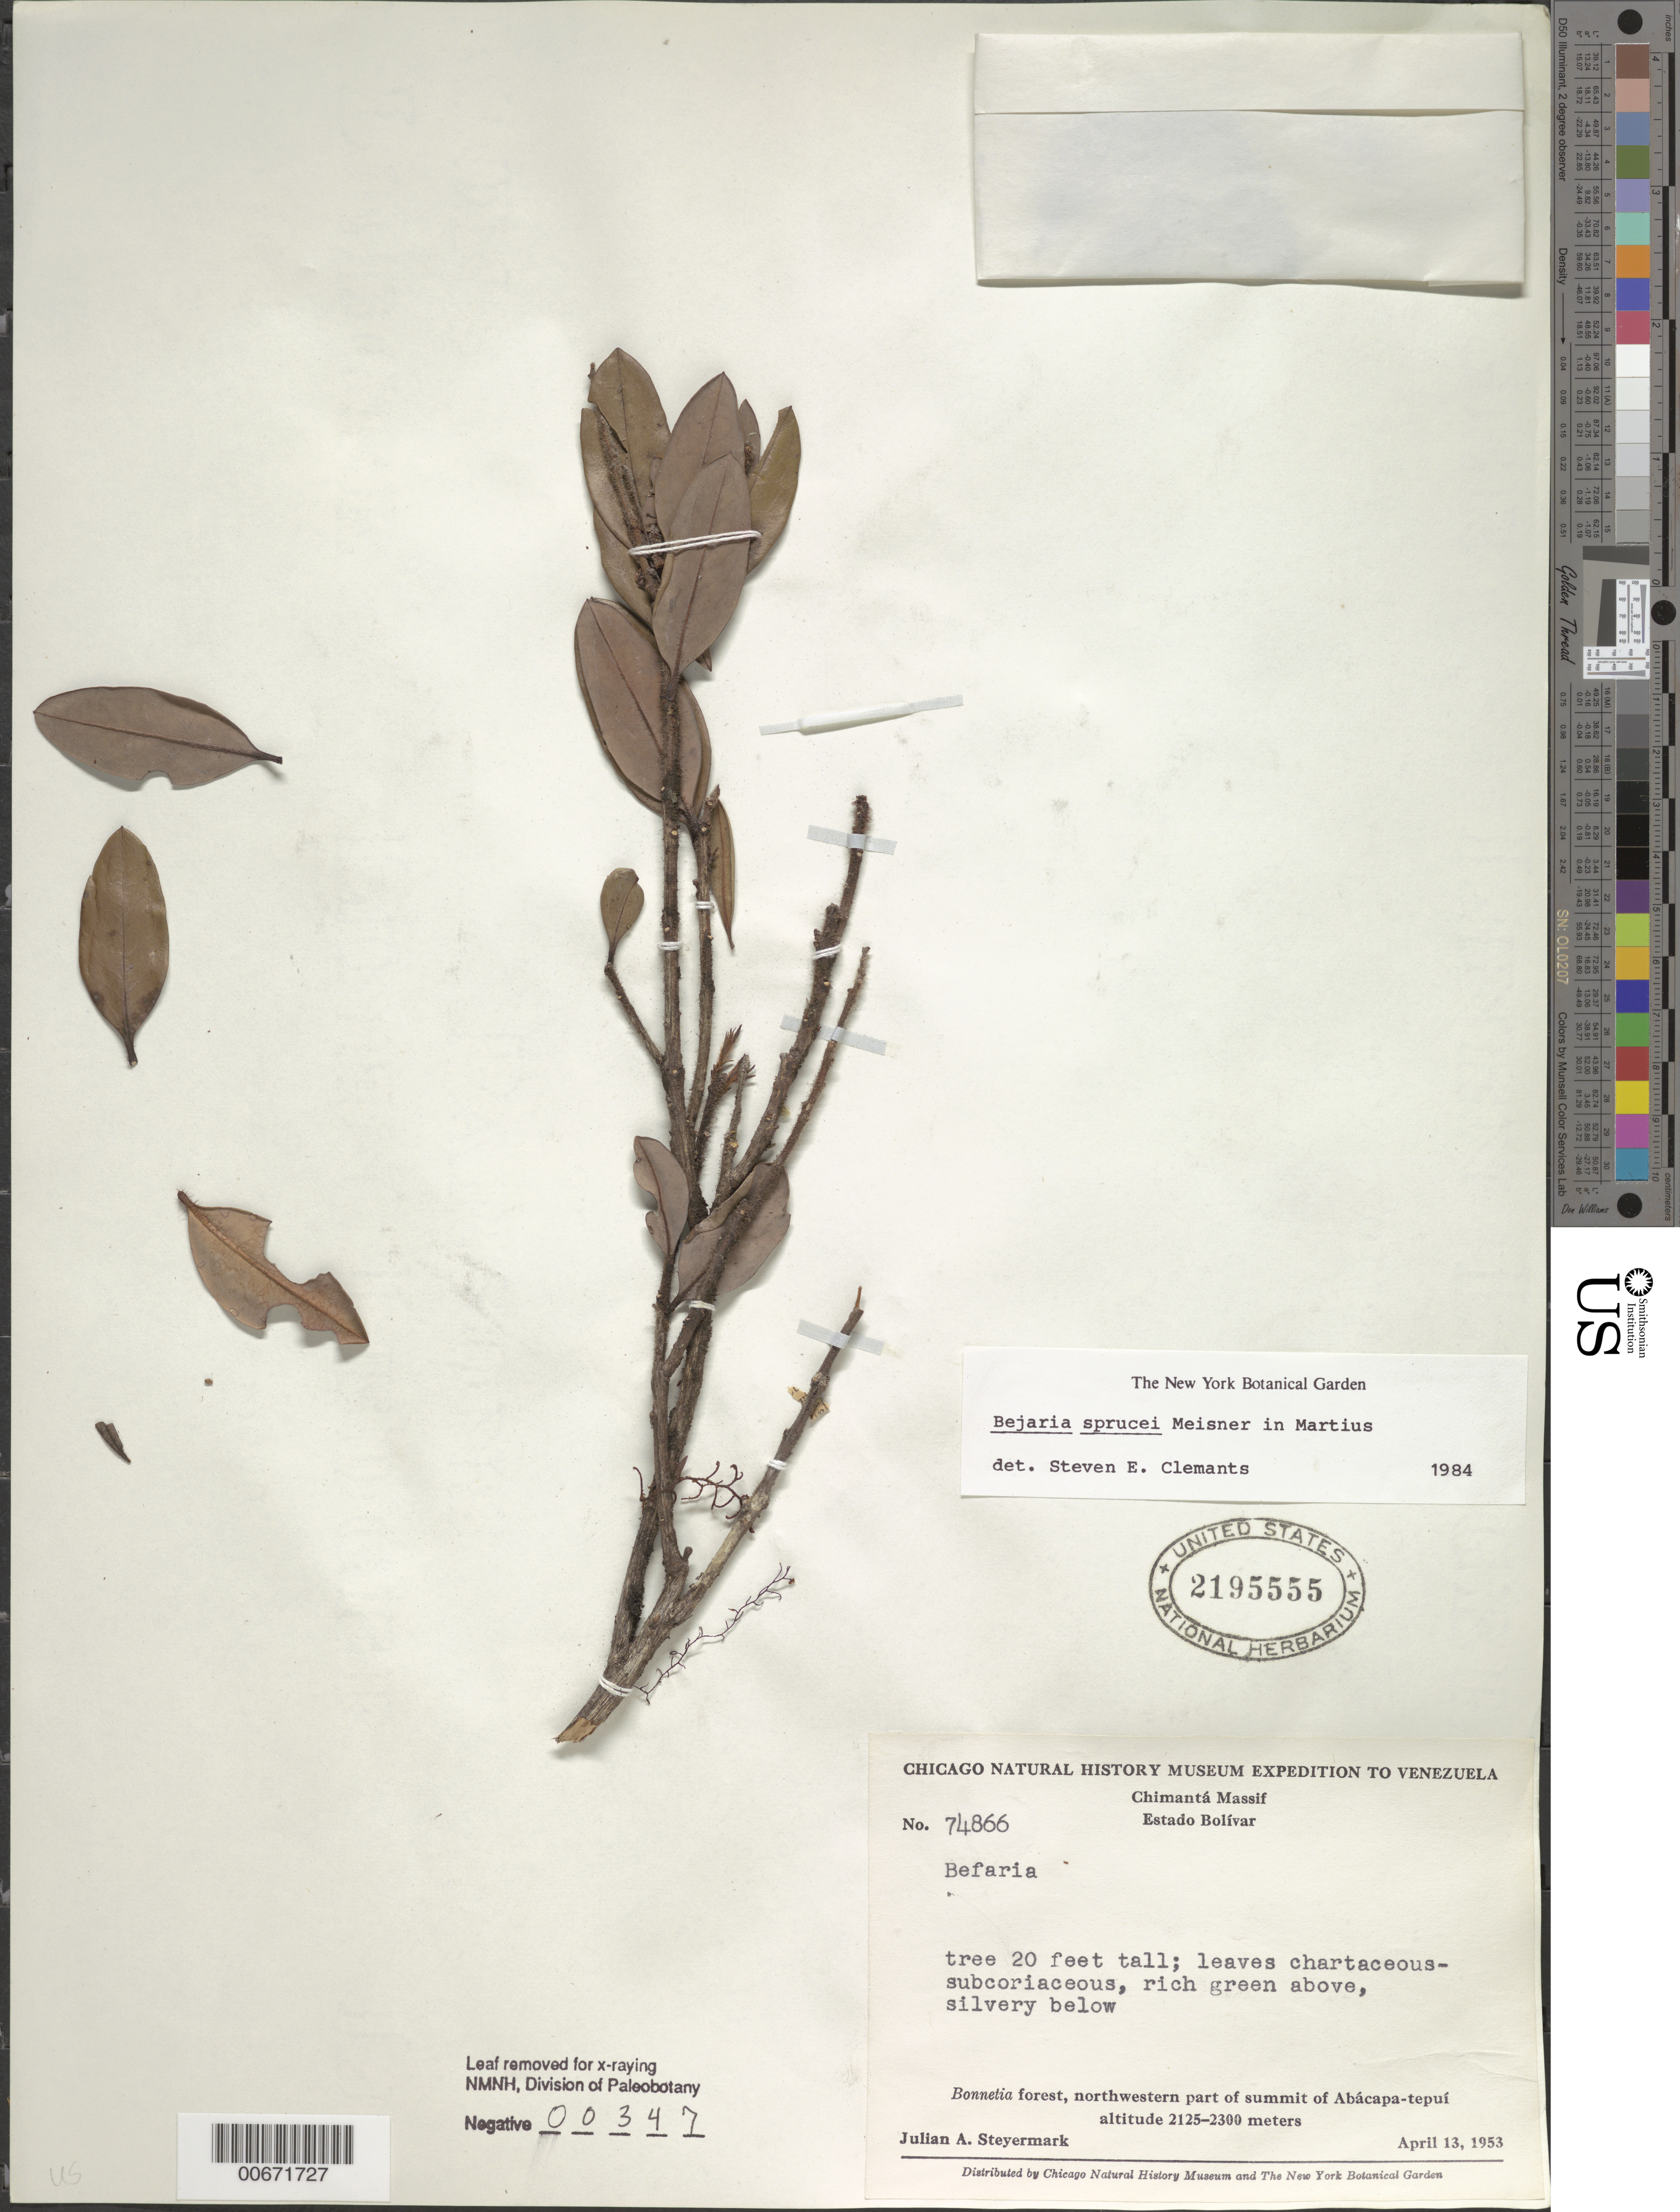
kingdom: Plantae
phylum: Tracheophyta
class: Magnoliopsida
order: Ericales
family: Ericaceae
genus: Bejaria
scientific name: Bejaria sprucei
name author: Meisn.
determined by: Clemants, S. E.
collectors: J. Steyermark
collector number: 74866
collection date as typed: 13-Apr-53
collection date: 1953-04-13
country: Venezuela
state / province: Bolívar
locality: Chimantá Massif, Abácapa-tepuí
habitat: Bonnetia forest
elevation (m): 2125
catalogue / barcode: US 2195555